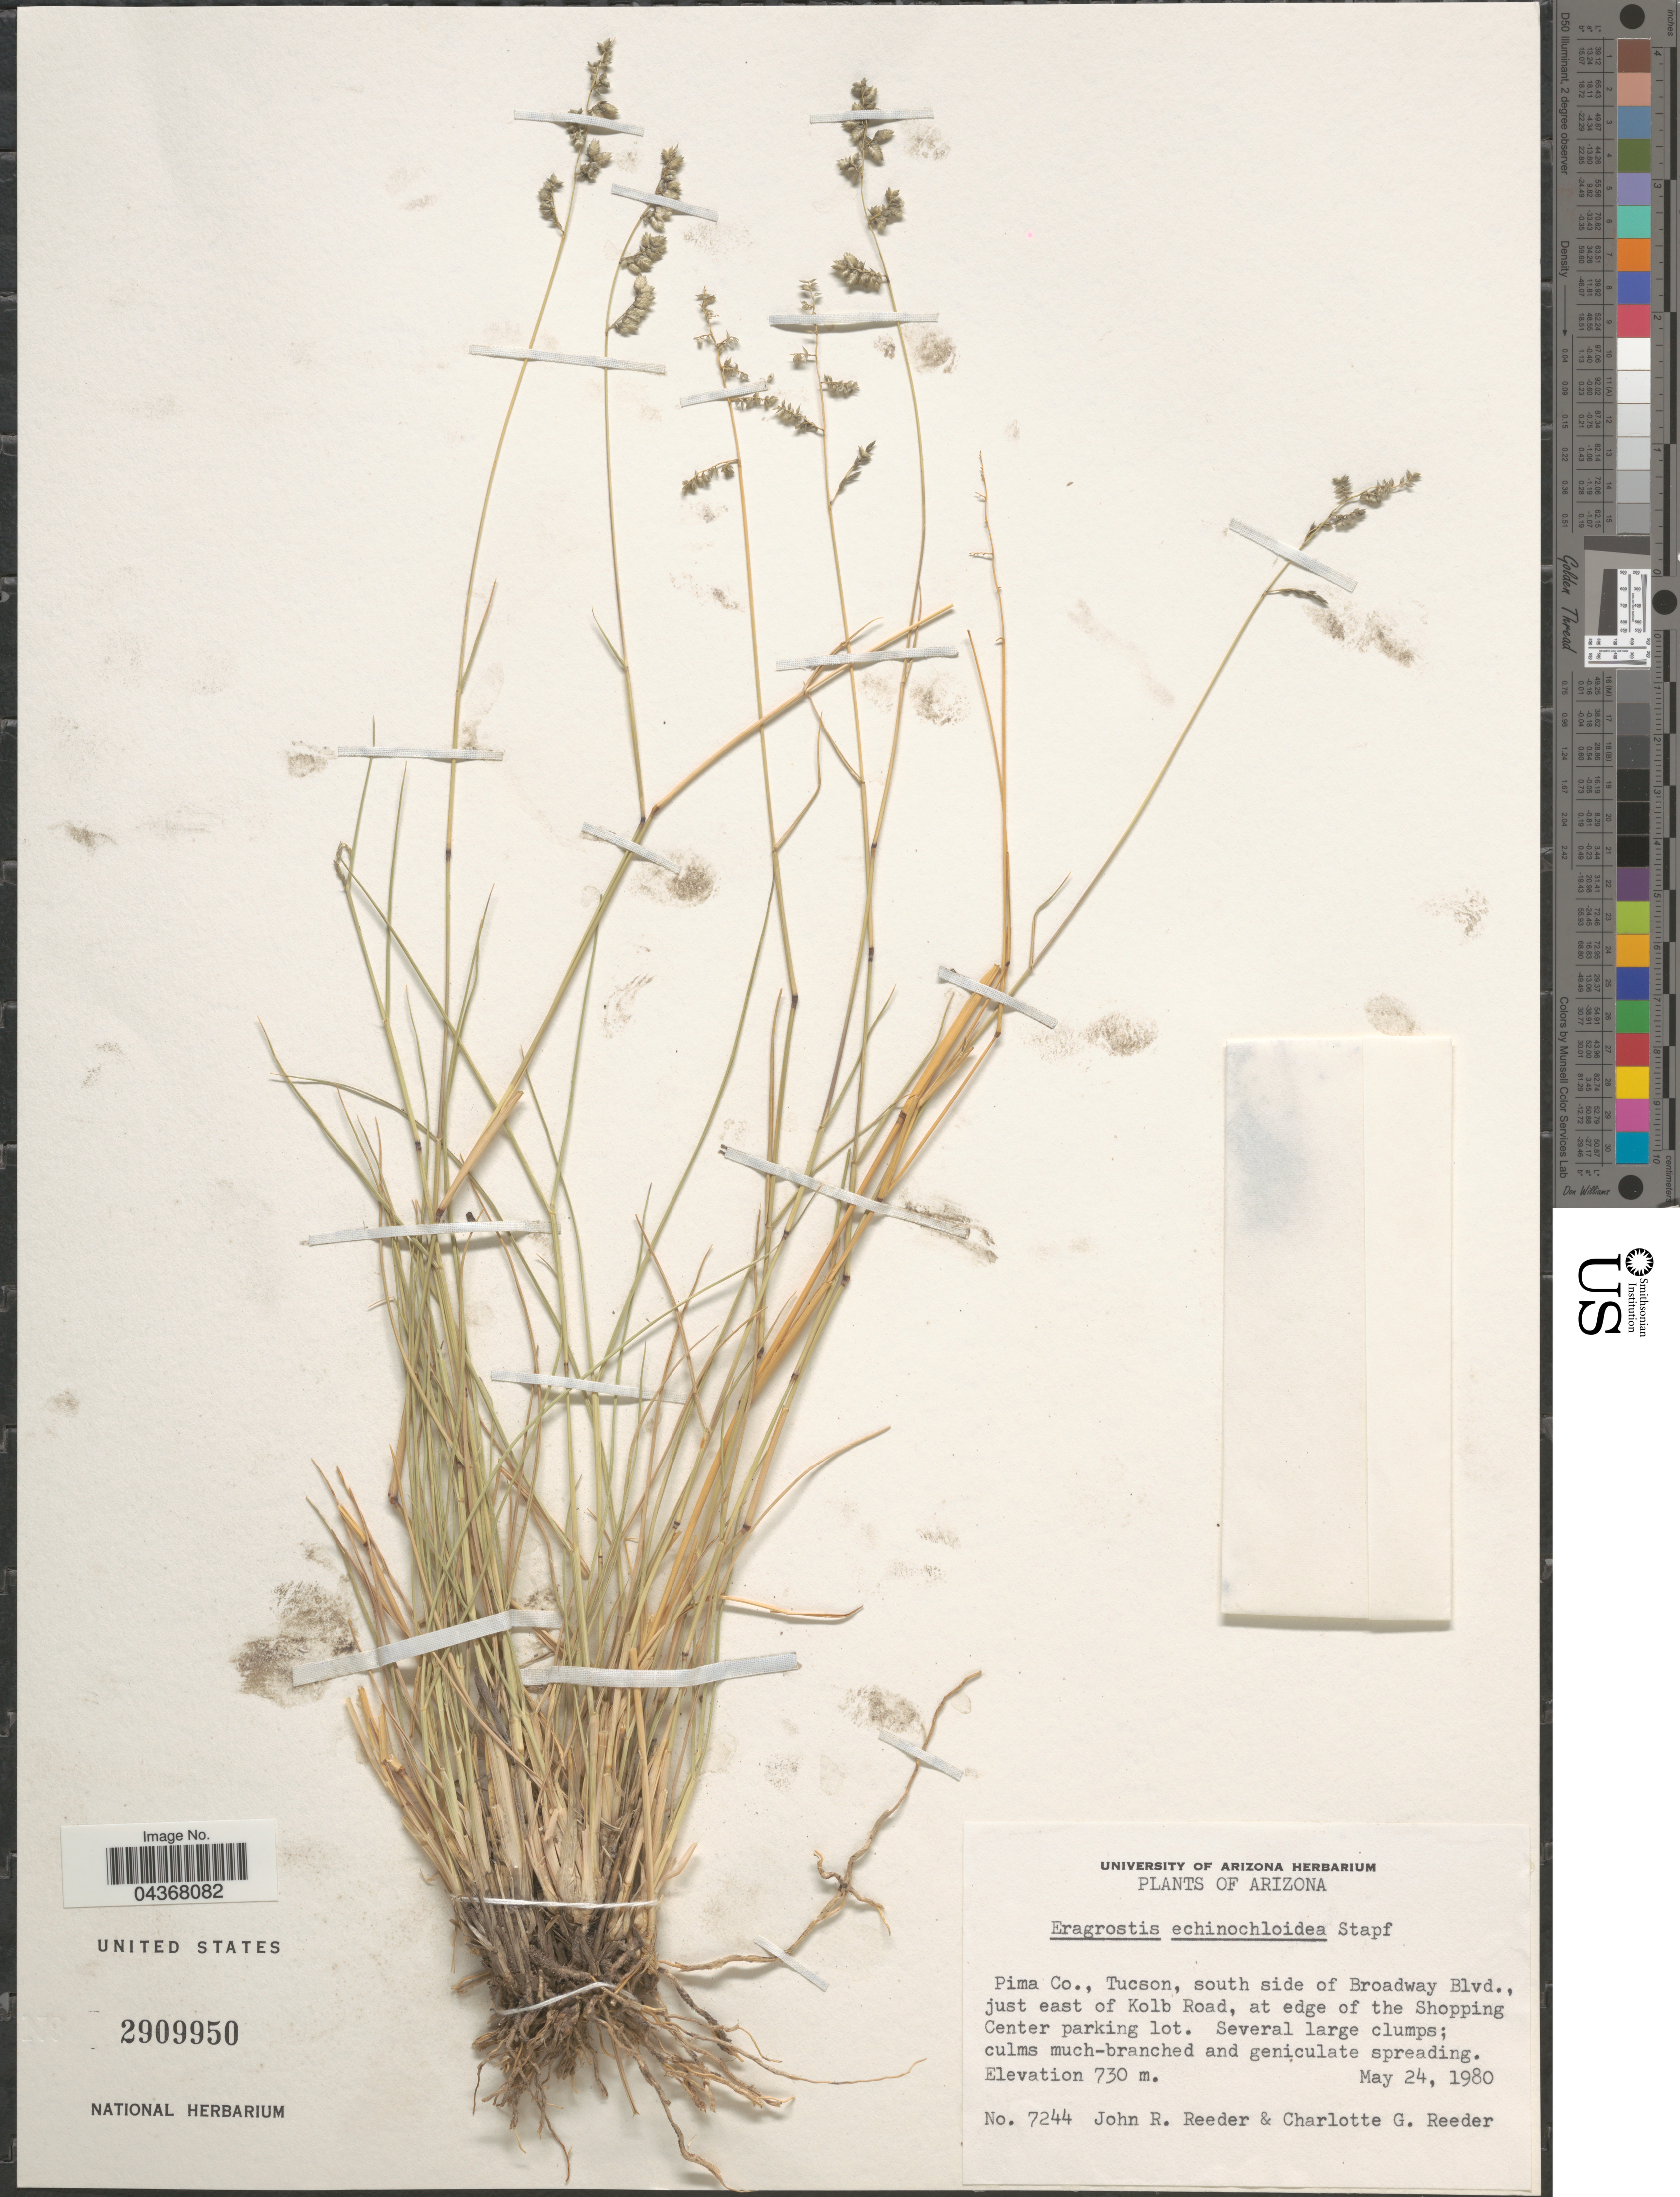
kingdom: Plantae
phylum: Tracheophyta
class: Liliopsida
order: Poales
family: Poaceae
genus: Eragrostis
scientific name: Eragrostis echinochloidea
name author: Stapf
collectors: J. R. Reeder & C. G. Reeder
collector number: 7244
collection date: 1980-05-24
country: United States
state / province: Arizona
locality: Pima Co., Tucson, south side of Broadway Blvd., just east of Kolb Road, at edge of the Shopping Center parking lot.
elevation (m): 730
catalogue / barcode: US 2909950